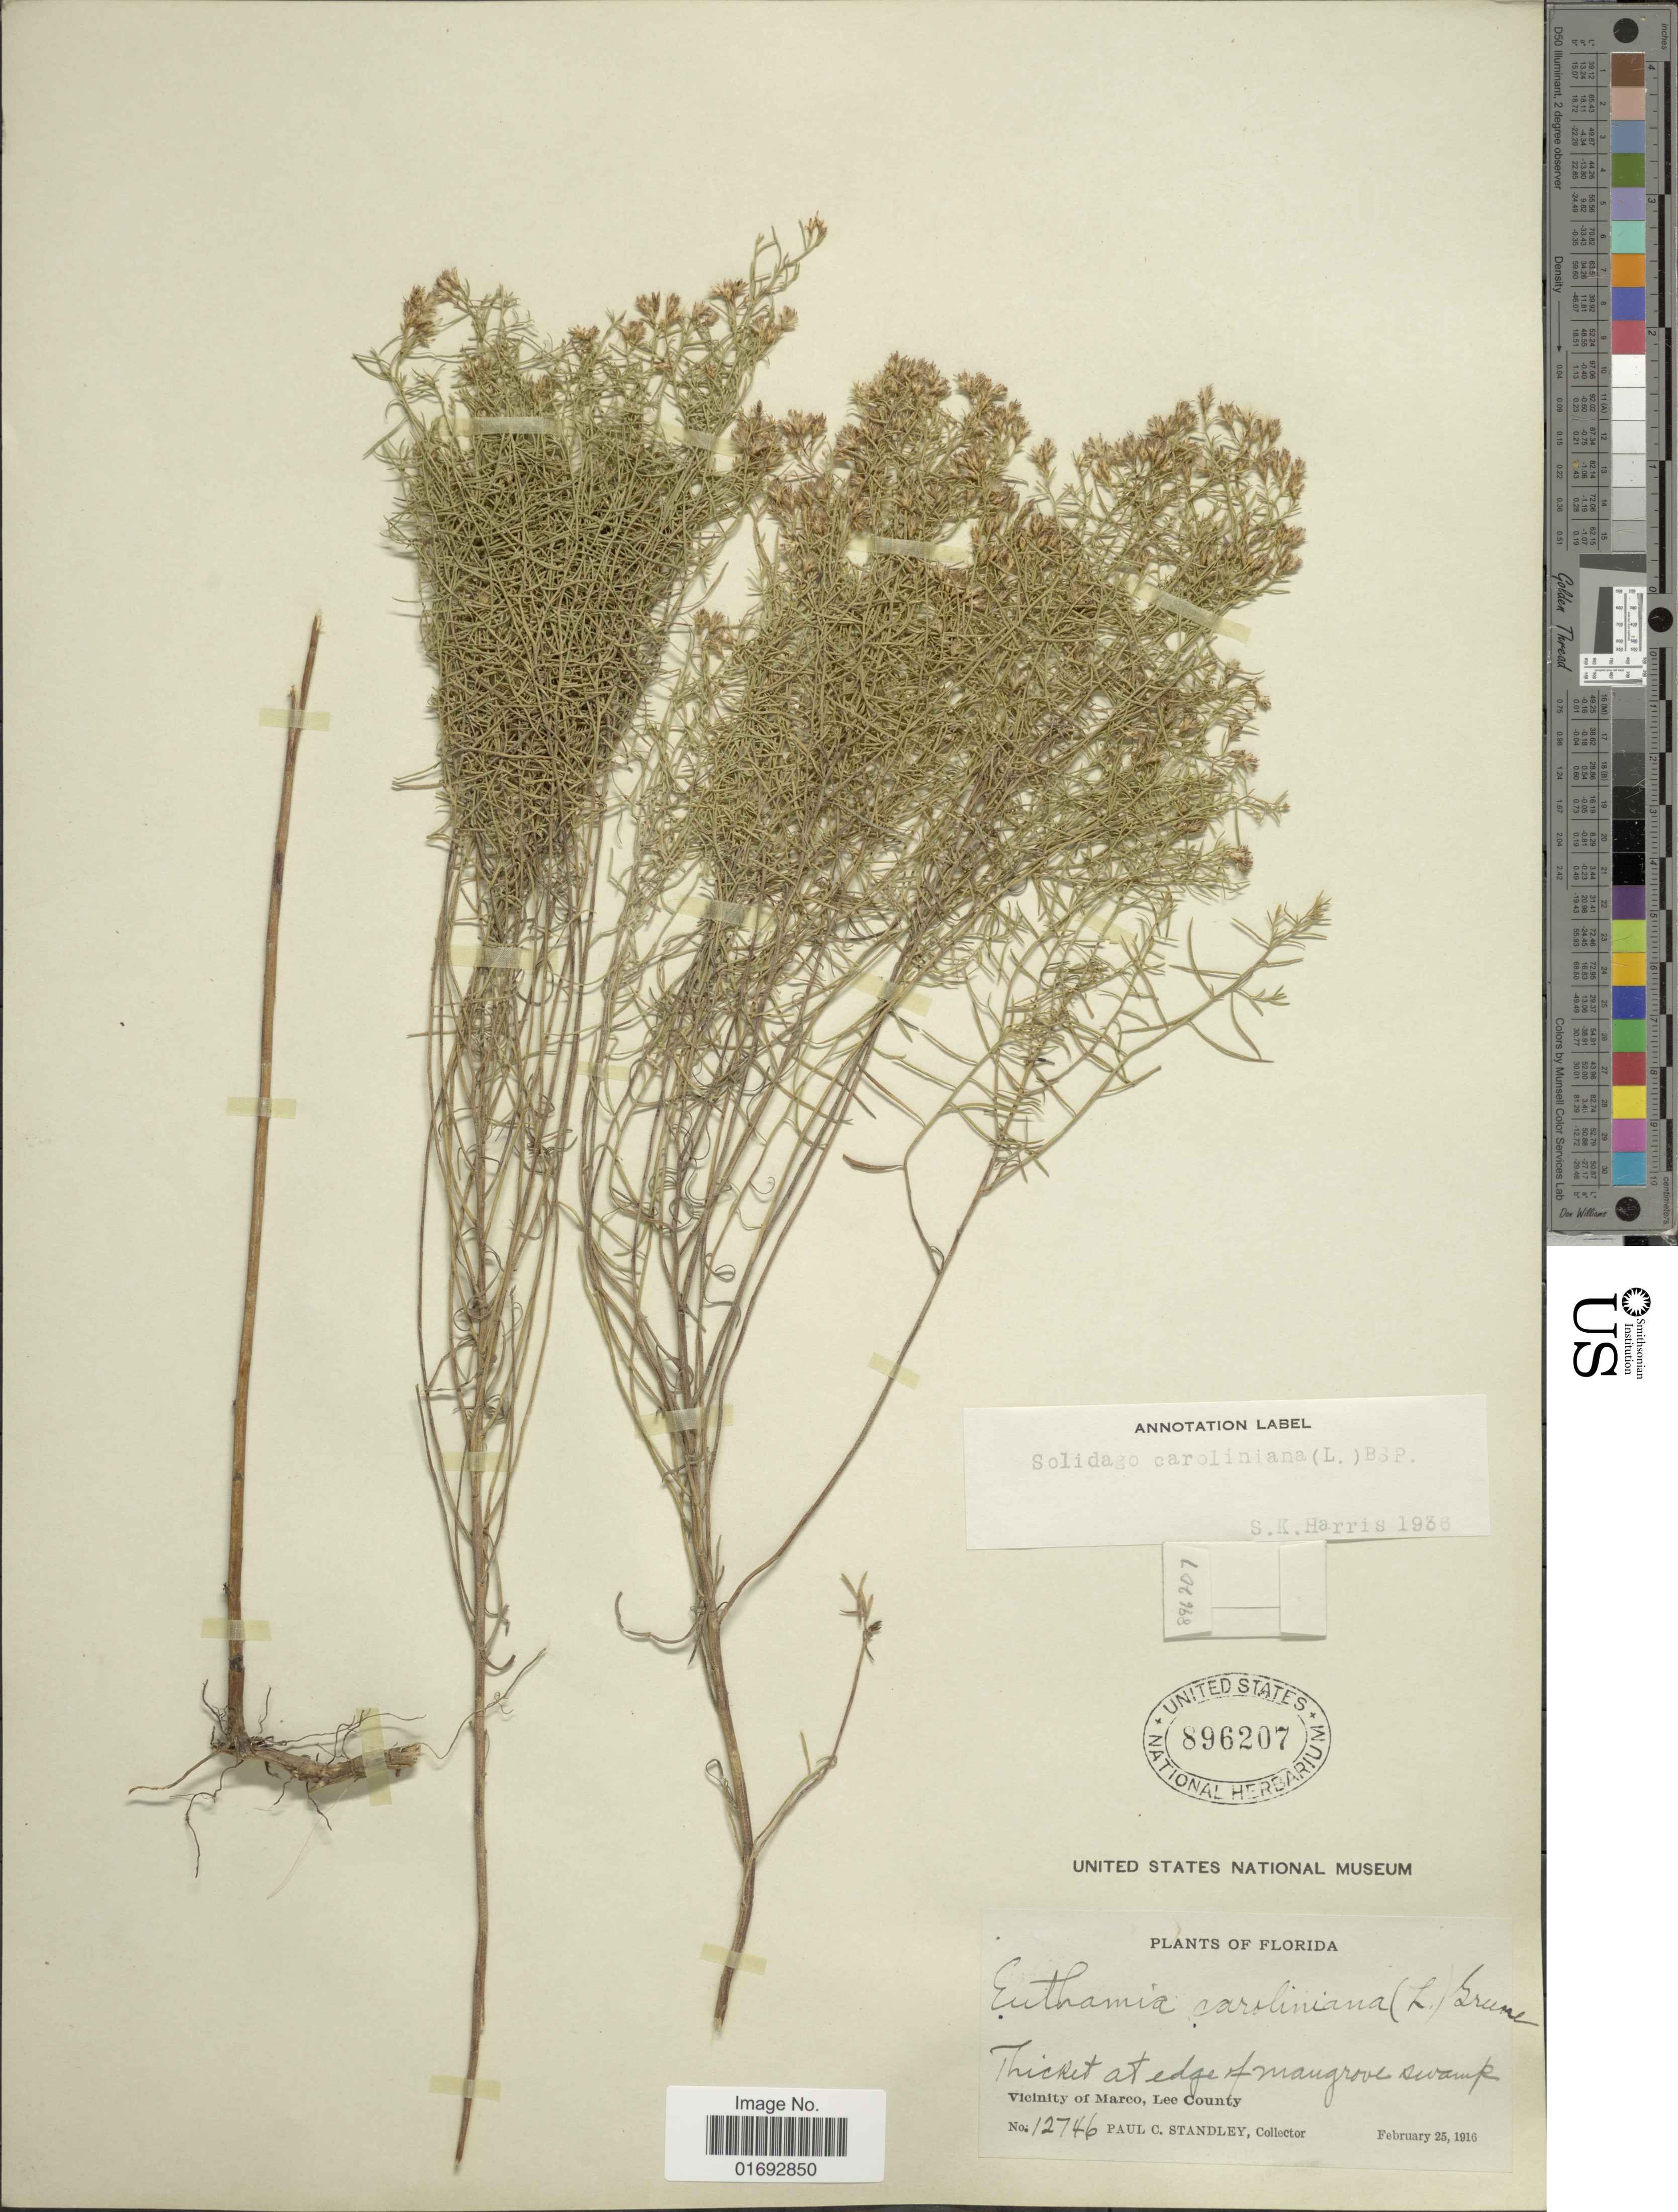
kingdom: Plantae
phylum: Tracheophyta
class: Magnoliopsida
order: Asterales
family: Asteraceae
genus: Euthamia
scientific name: Euthamia tenuifolia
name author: (Pursh) Nutt.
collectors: P. C. Standley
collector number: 12746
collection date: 1916-02-25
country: United States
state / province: Florida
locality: Vicinity of Marco, Lee County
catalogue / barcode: US 896207